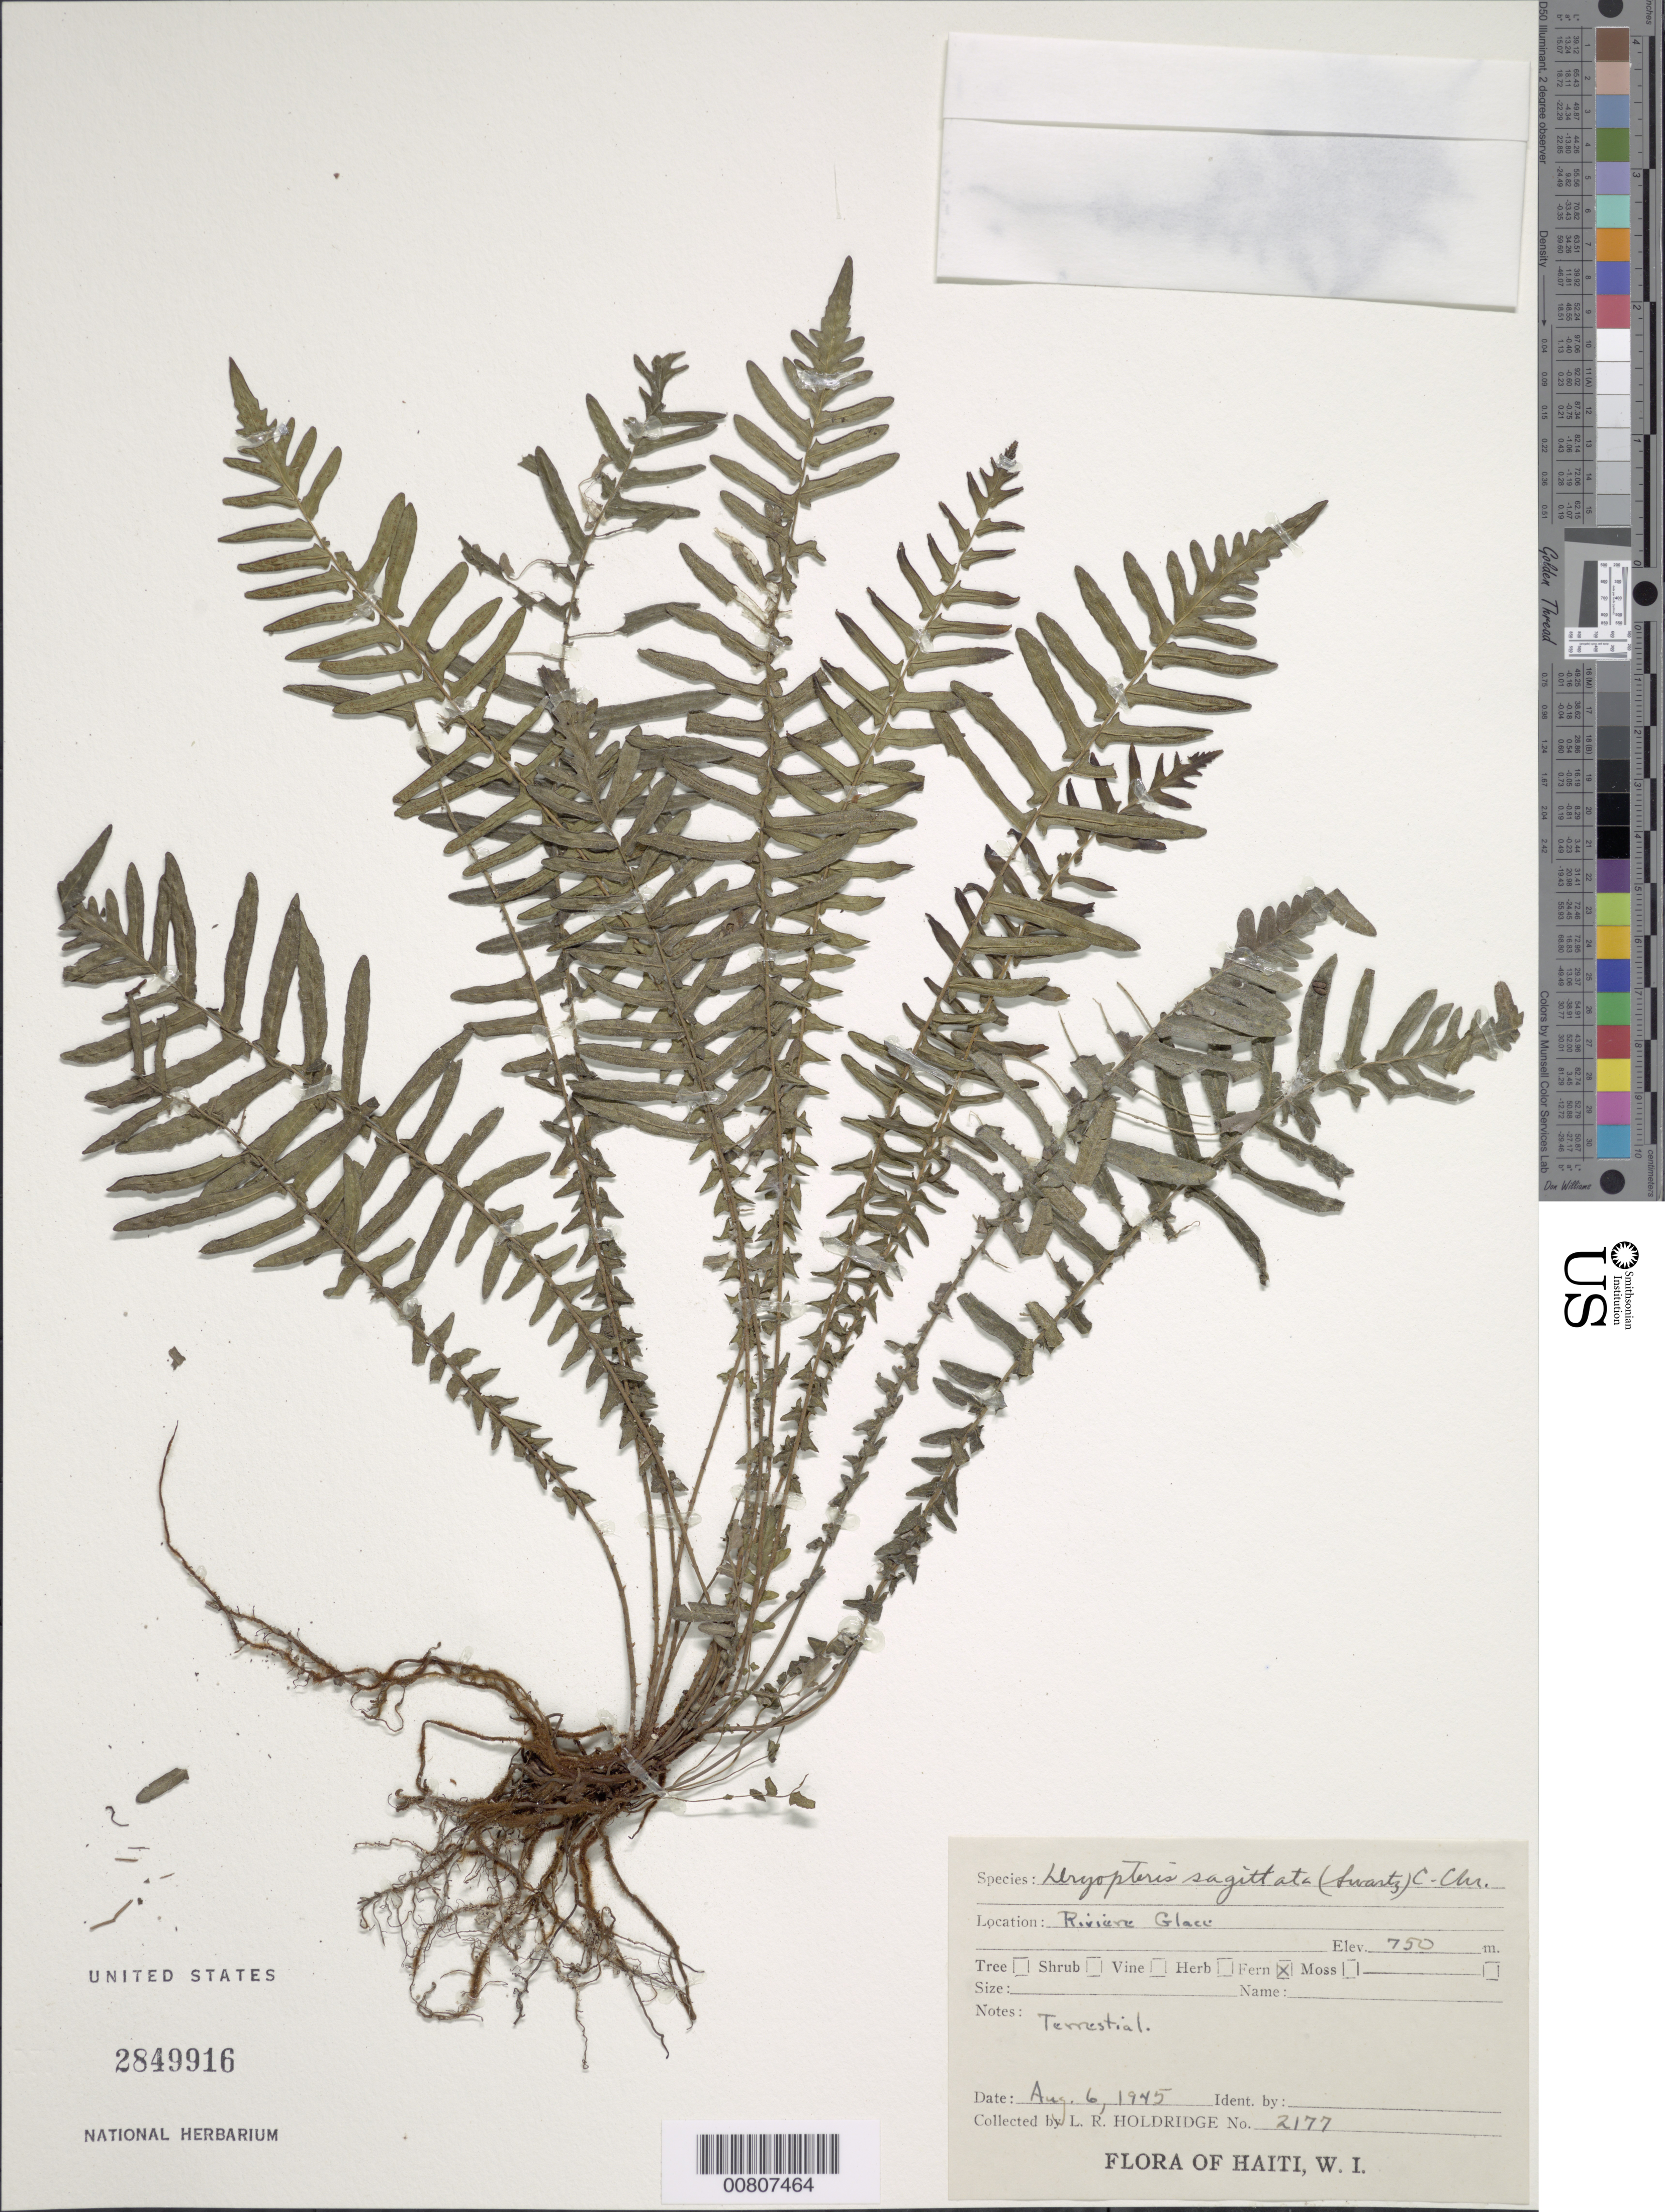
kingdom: Plantae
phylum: Tracheophyta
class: Polypodiopsida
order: Polypodiales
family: Thelypteridaceae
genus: Goniopteris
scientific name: Goniopteris sagittata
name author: (Sw.) Pic. Serm.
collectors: L. Holdridge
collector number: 2177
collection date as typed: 06 Aug 1945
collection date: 1945-08-06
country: Haiti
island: Hispaniola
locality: Riv. Glace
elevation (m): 750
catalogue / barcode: US 2849916